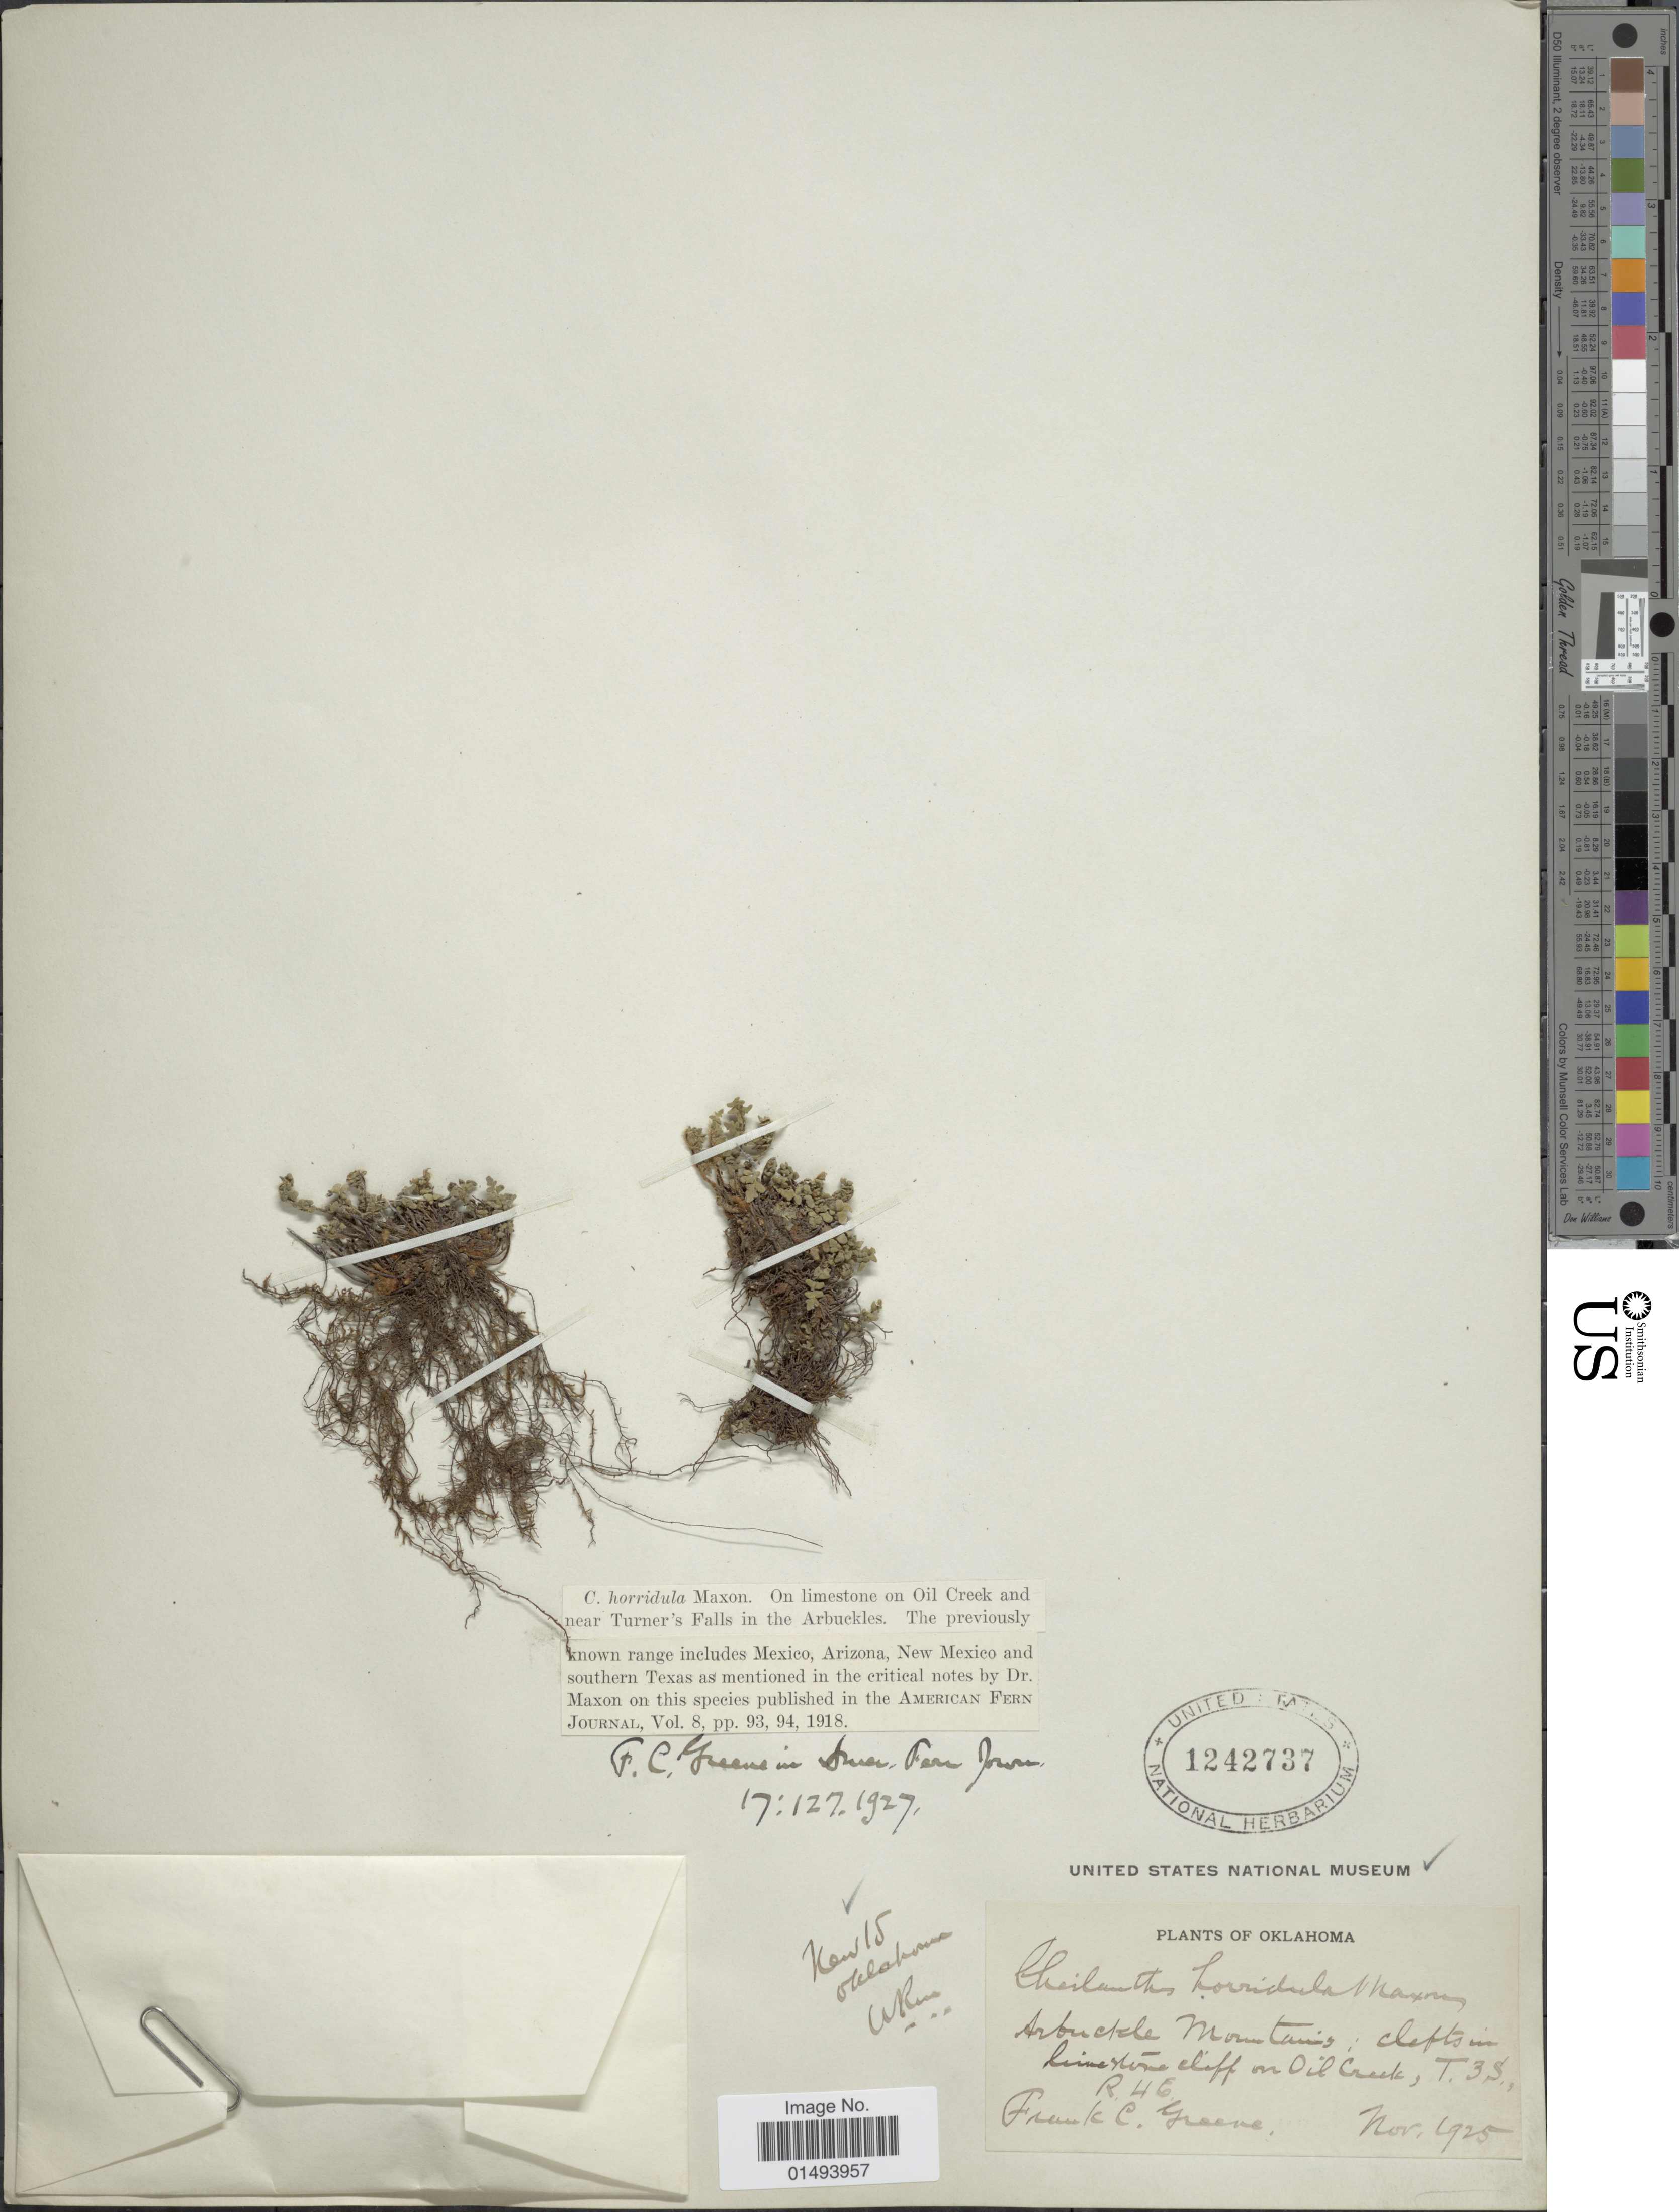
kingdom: Plantae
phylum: Tracheophyta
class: Polypodiopsida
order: Polypodiales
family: Pteridaceae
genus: Myriopteris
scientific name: Myriopteris scabra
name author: (C. Chr.) Grusz & Windham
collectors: F. C. Greene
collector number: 17:127.1927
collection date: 1925-11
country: United States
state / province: Oklahoma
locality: Plants of Oklahoma, Arbuckle Mountains, clefts in limestone, limestone cliff on Oil Creek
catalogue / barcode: US 1242737